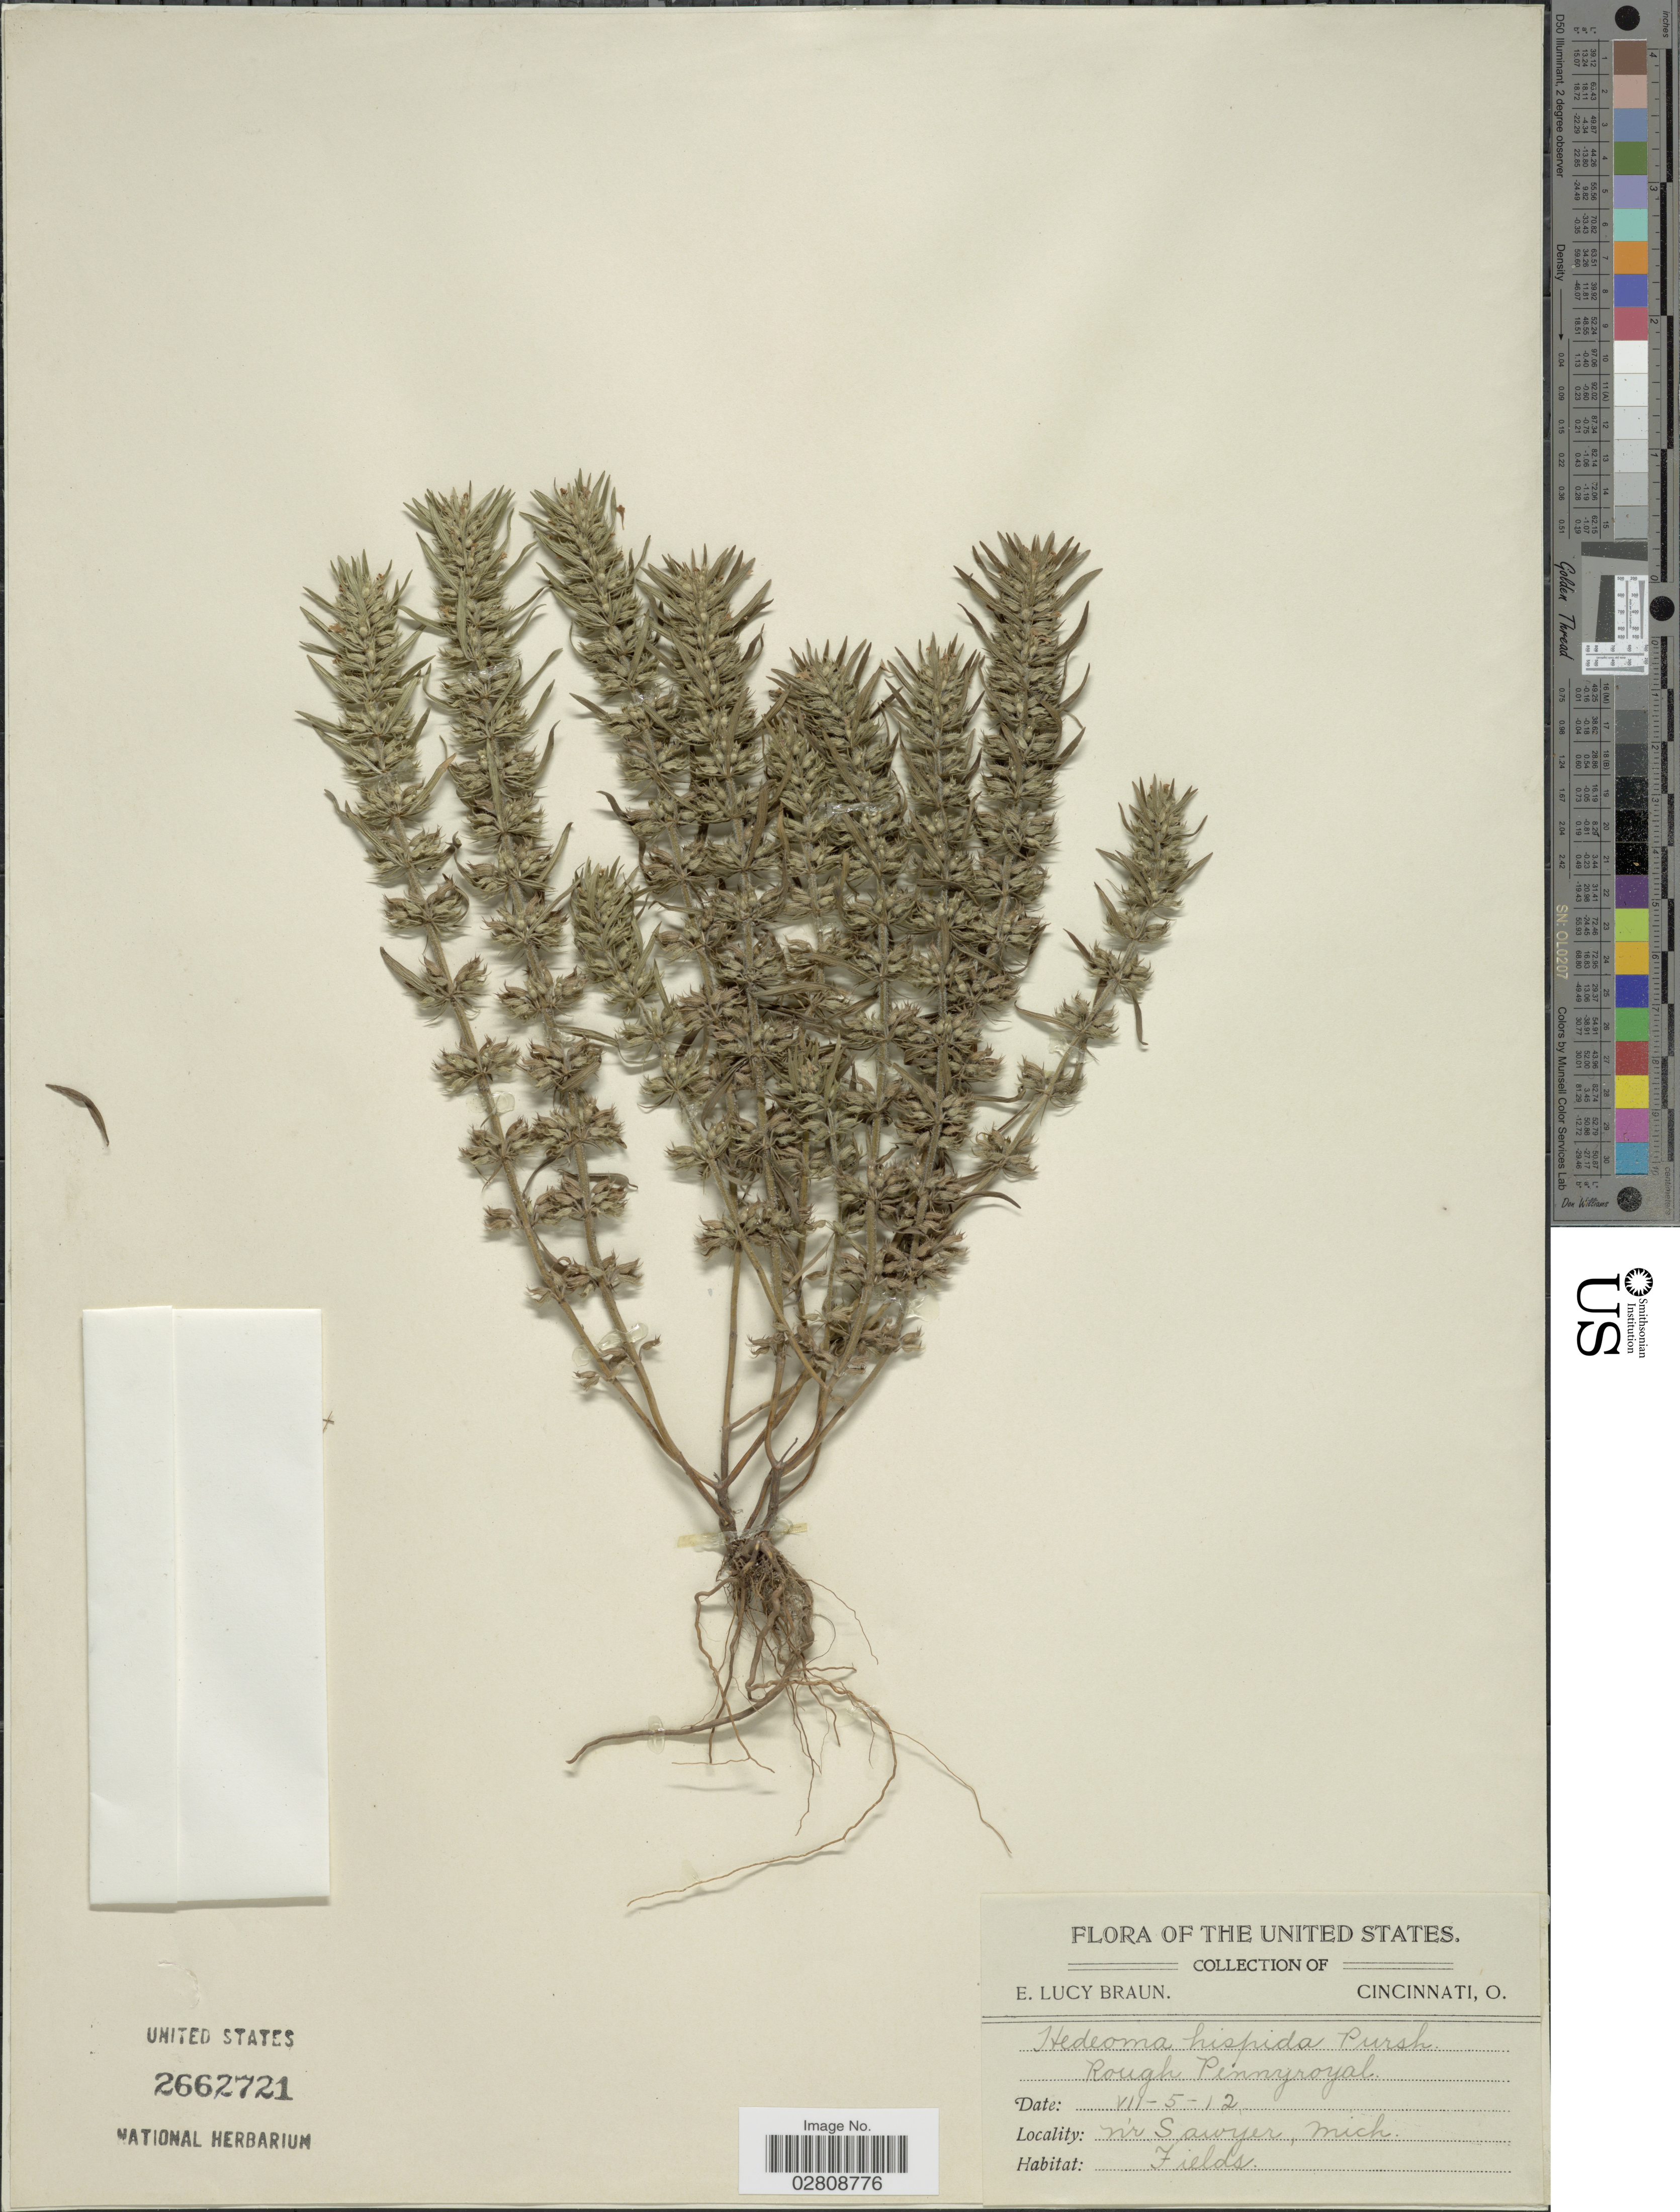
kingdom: Plantae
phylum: Tracheophyta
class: Magnoliopsida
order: Lamiales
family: Lamiaceae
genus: Hedeoma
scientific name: Hedeoma hispida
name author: Pursh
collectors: E. L. Braun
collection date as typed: Transcribed d/m/y: 5/7/12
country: United States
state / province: Michigan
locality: Nr Sawyer.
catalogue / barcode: US 2662721